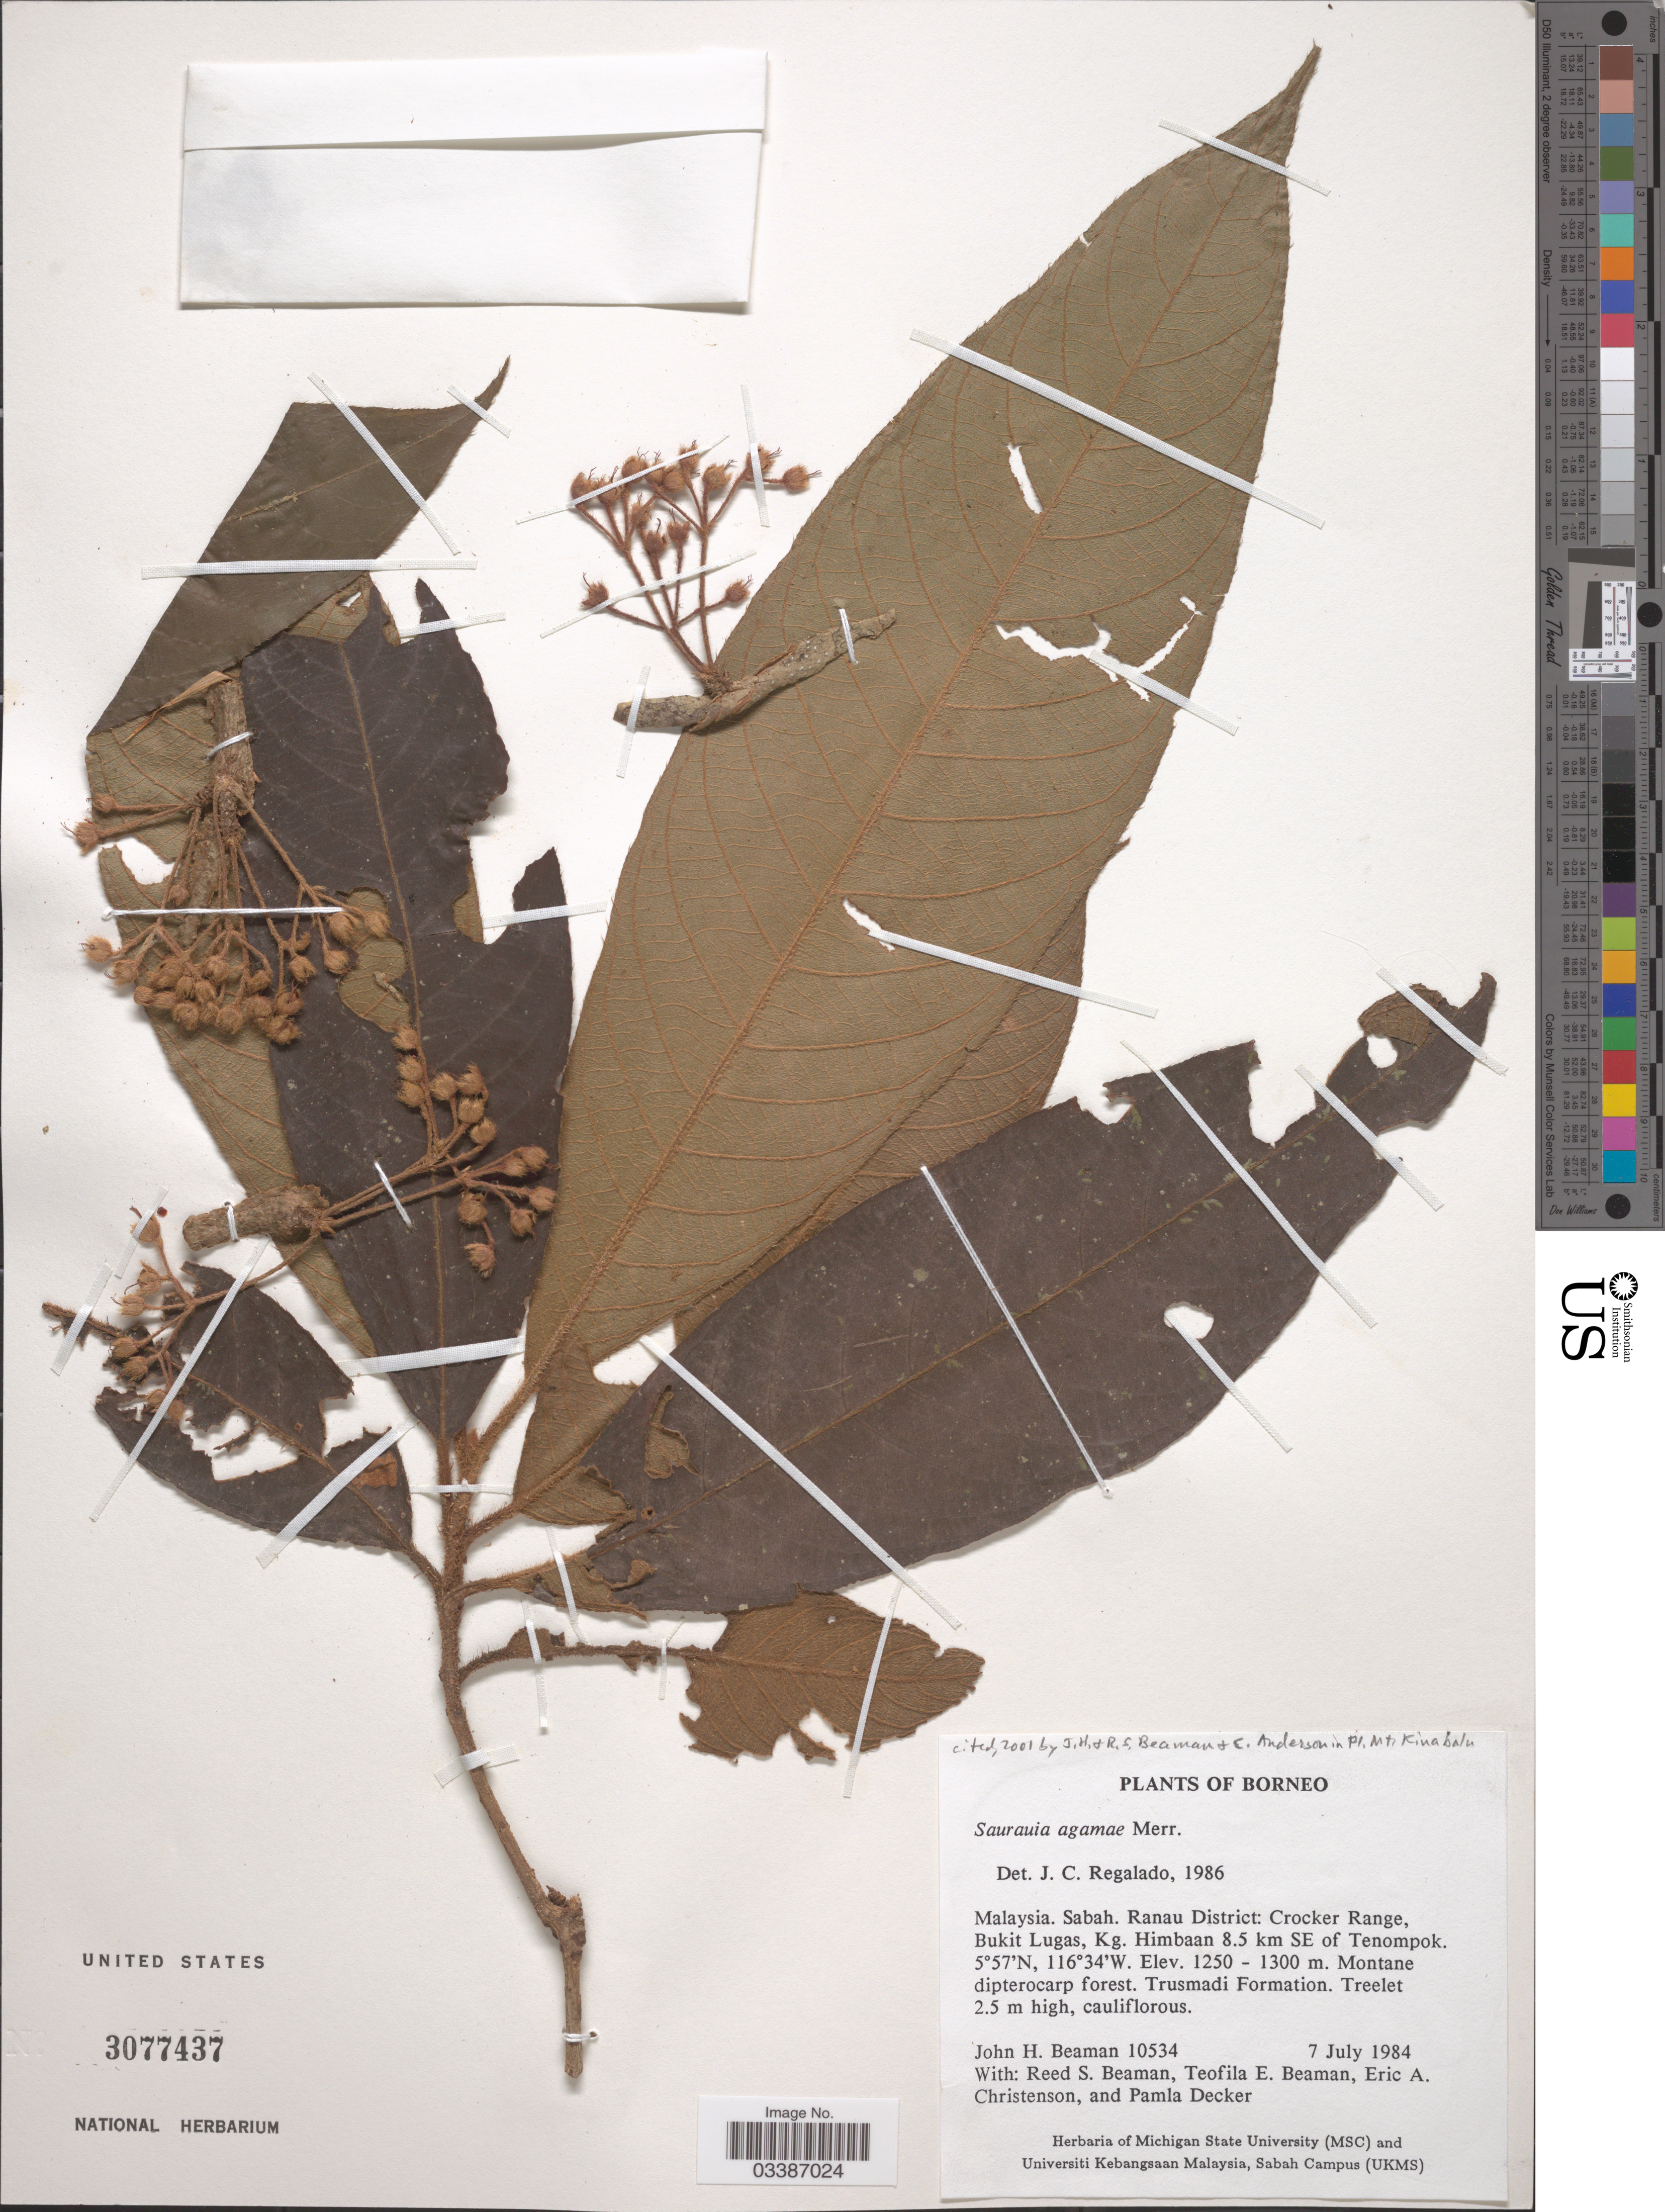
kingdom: Plantae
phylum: Tracheophyta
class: Magnoliopsida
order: Ericales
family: Actinidiaceae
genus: Saurauia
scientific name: Saurauia agamae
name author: Merr.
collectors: J. H. Beaman, R. S. Beaman, T. E. Beaman, E. A. Christenson & P. Decker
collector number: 10534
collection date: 1984-07-07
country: Malaysia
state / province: Sabah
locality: Borneo. Ranau District: Crocker Range, Bukit Lugas, Kg. Himbaan 8.5 km SE of Tenompok.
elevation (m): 1250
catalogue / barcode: US 3077437